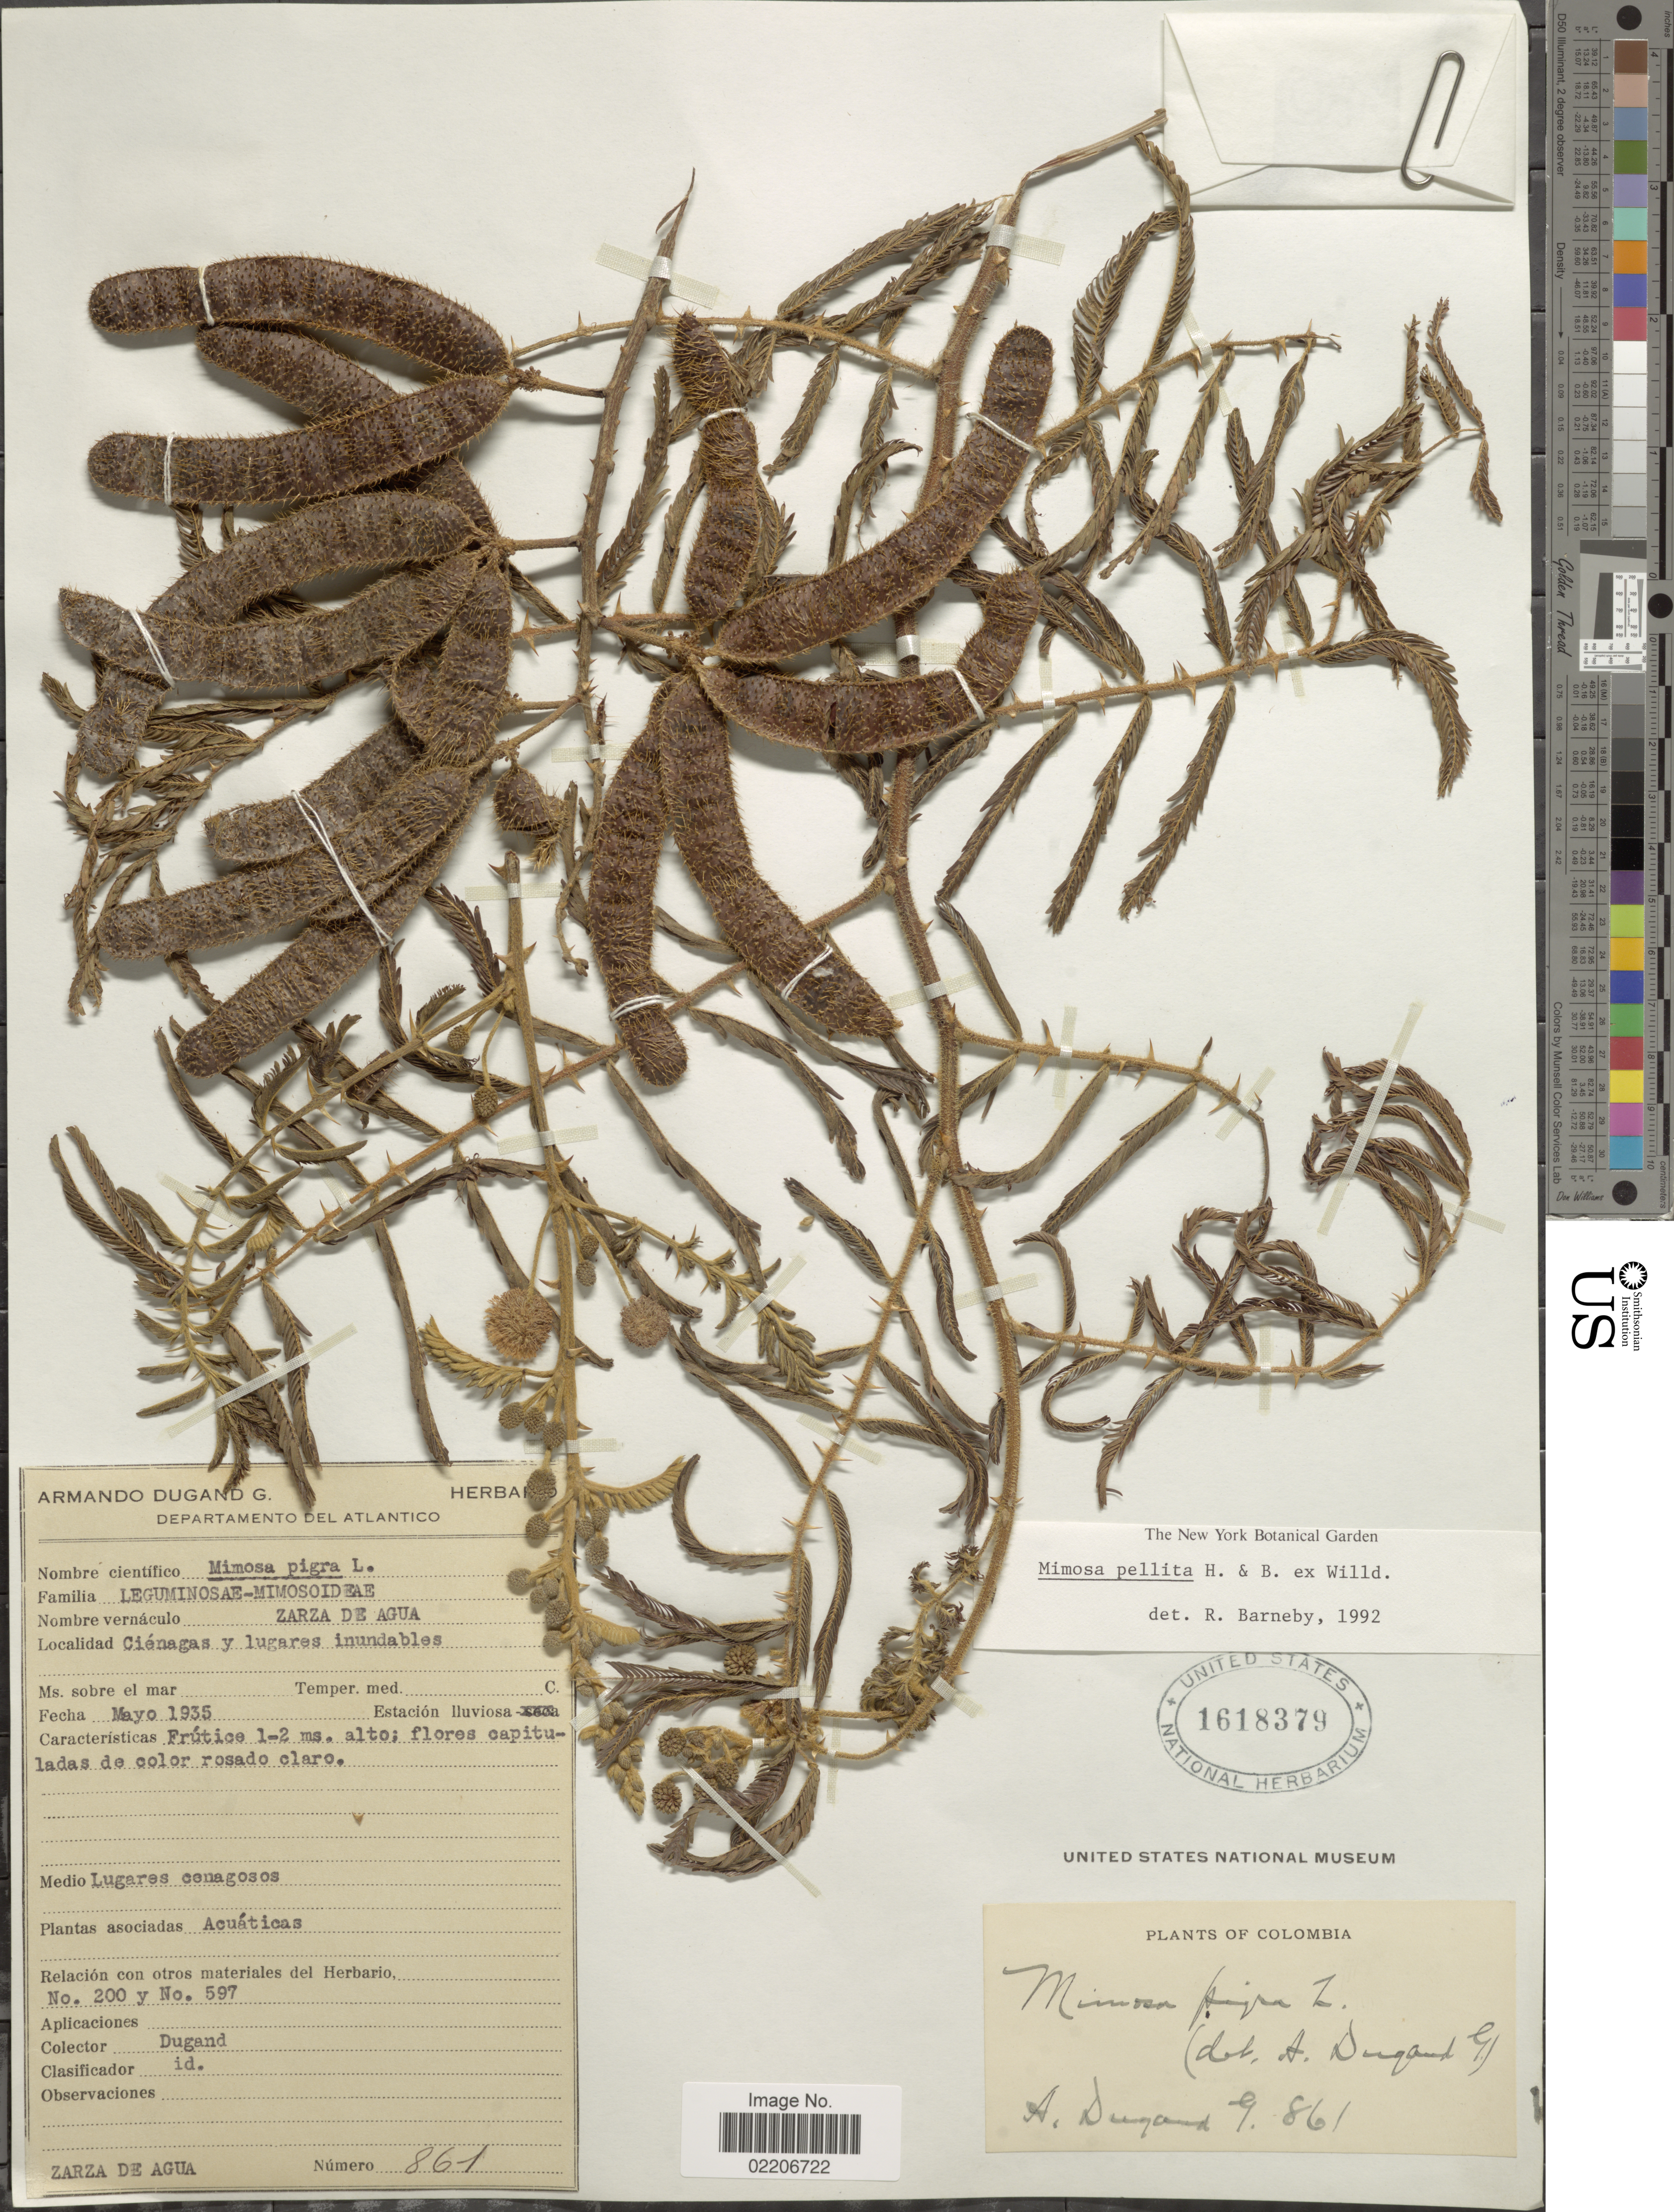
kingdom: Plantae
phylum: Tracheophyta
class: Magnoliopsida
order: Fabales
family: Fabaceae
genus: Mimosa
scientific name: Mimosa pellita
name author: Humb. & Bonpl. ex Willd.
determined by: Barneby, Rupert C., (NY)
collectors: A. Dugand G.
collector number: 861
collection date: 1935-05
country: Colombia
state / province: Atlántico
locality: Cienagas y lugares inundables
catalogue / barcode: US 1618379